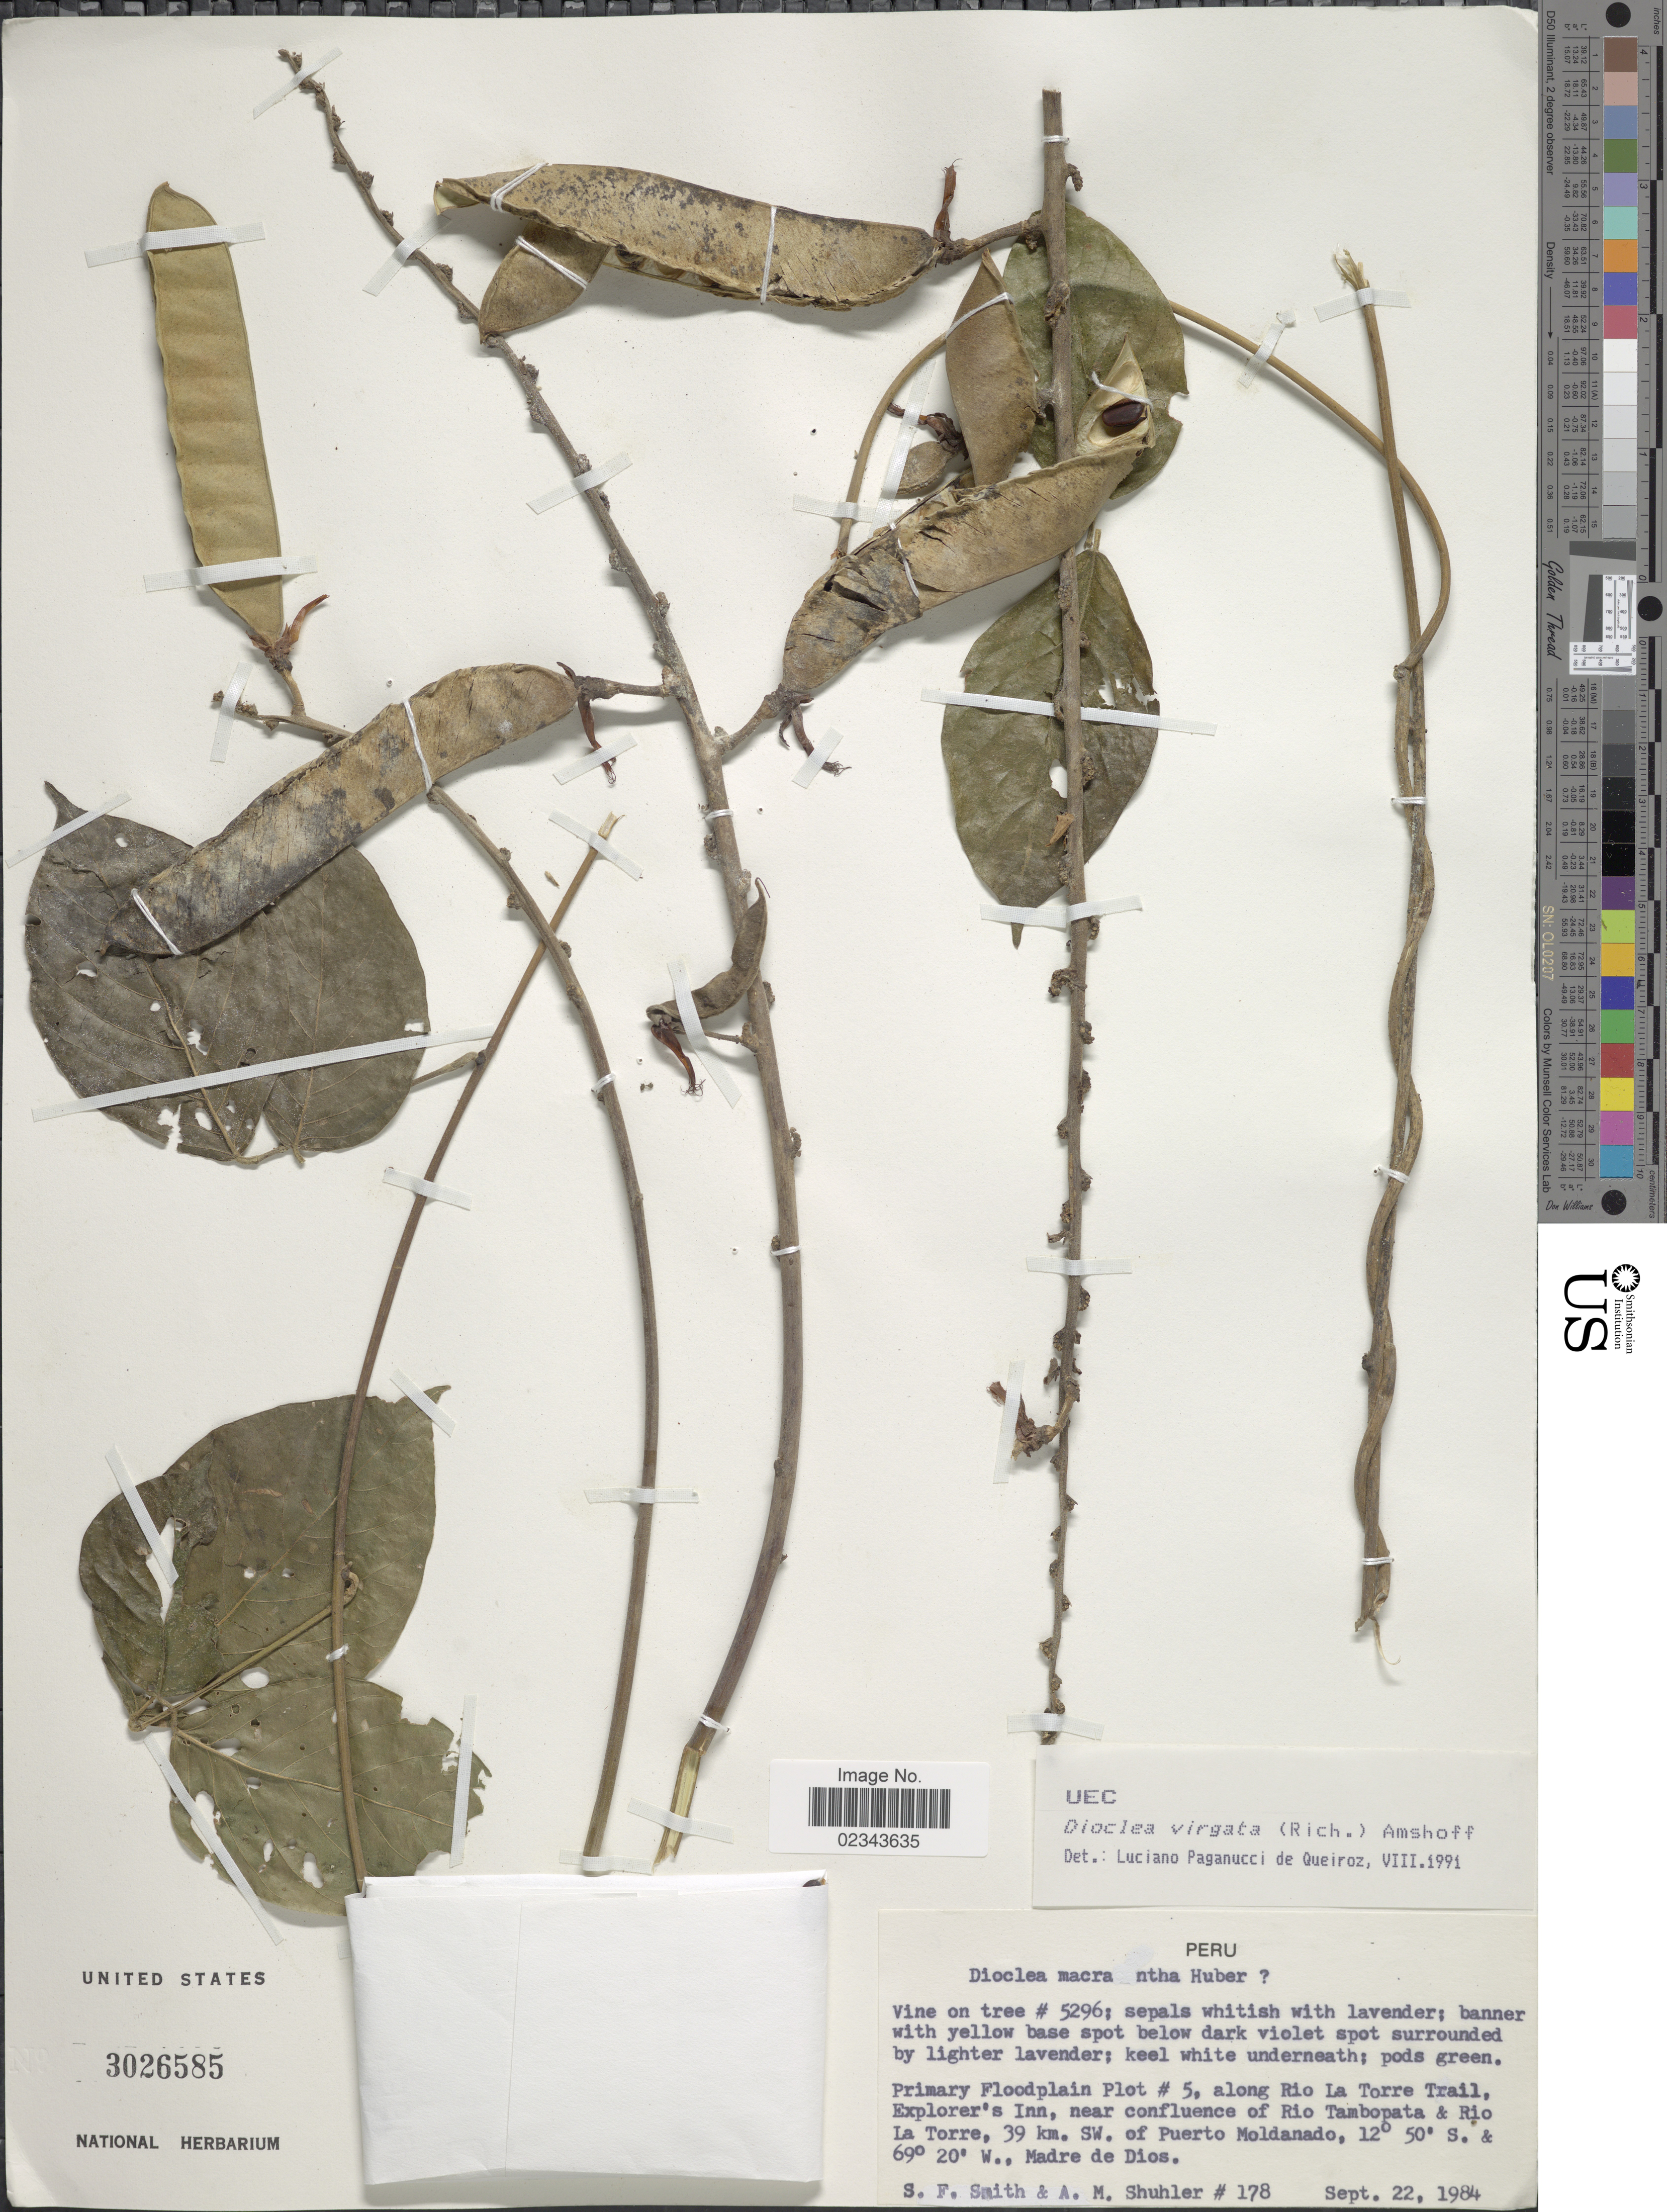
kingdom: Plantae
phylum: Tracheophyta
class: Magnoliopsida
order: Fabales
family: Fabaceae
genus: Dioclea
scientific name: Dioclea virgata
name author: (Rich.) Amshoff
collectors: S.F. Smith & A. Shuhler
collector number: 178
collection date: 1984-09-22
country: Peru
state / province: Madre de Dios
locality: Primary Floodplain Plot #5, along Rio La Torre Trail, Explorer's Inn, near confluence of Rio Tambopata & Rio La Torre, 39 km. SW. of Puerto Moldanado.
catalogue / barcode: US 3026585